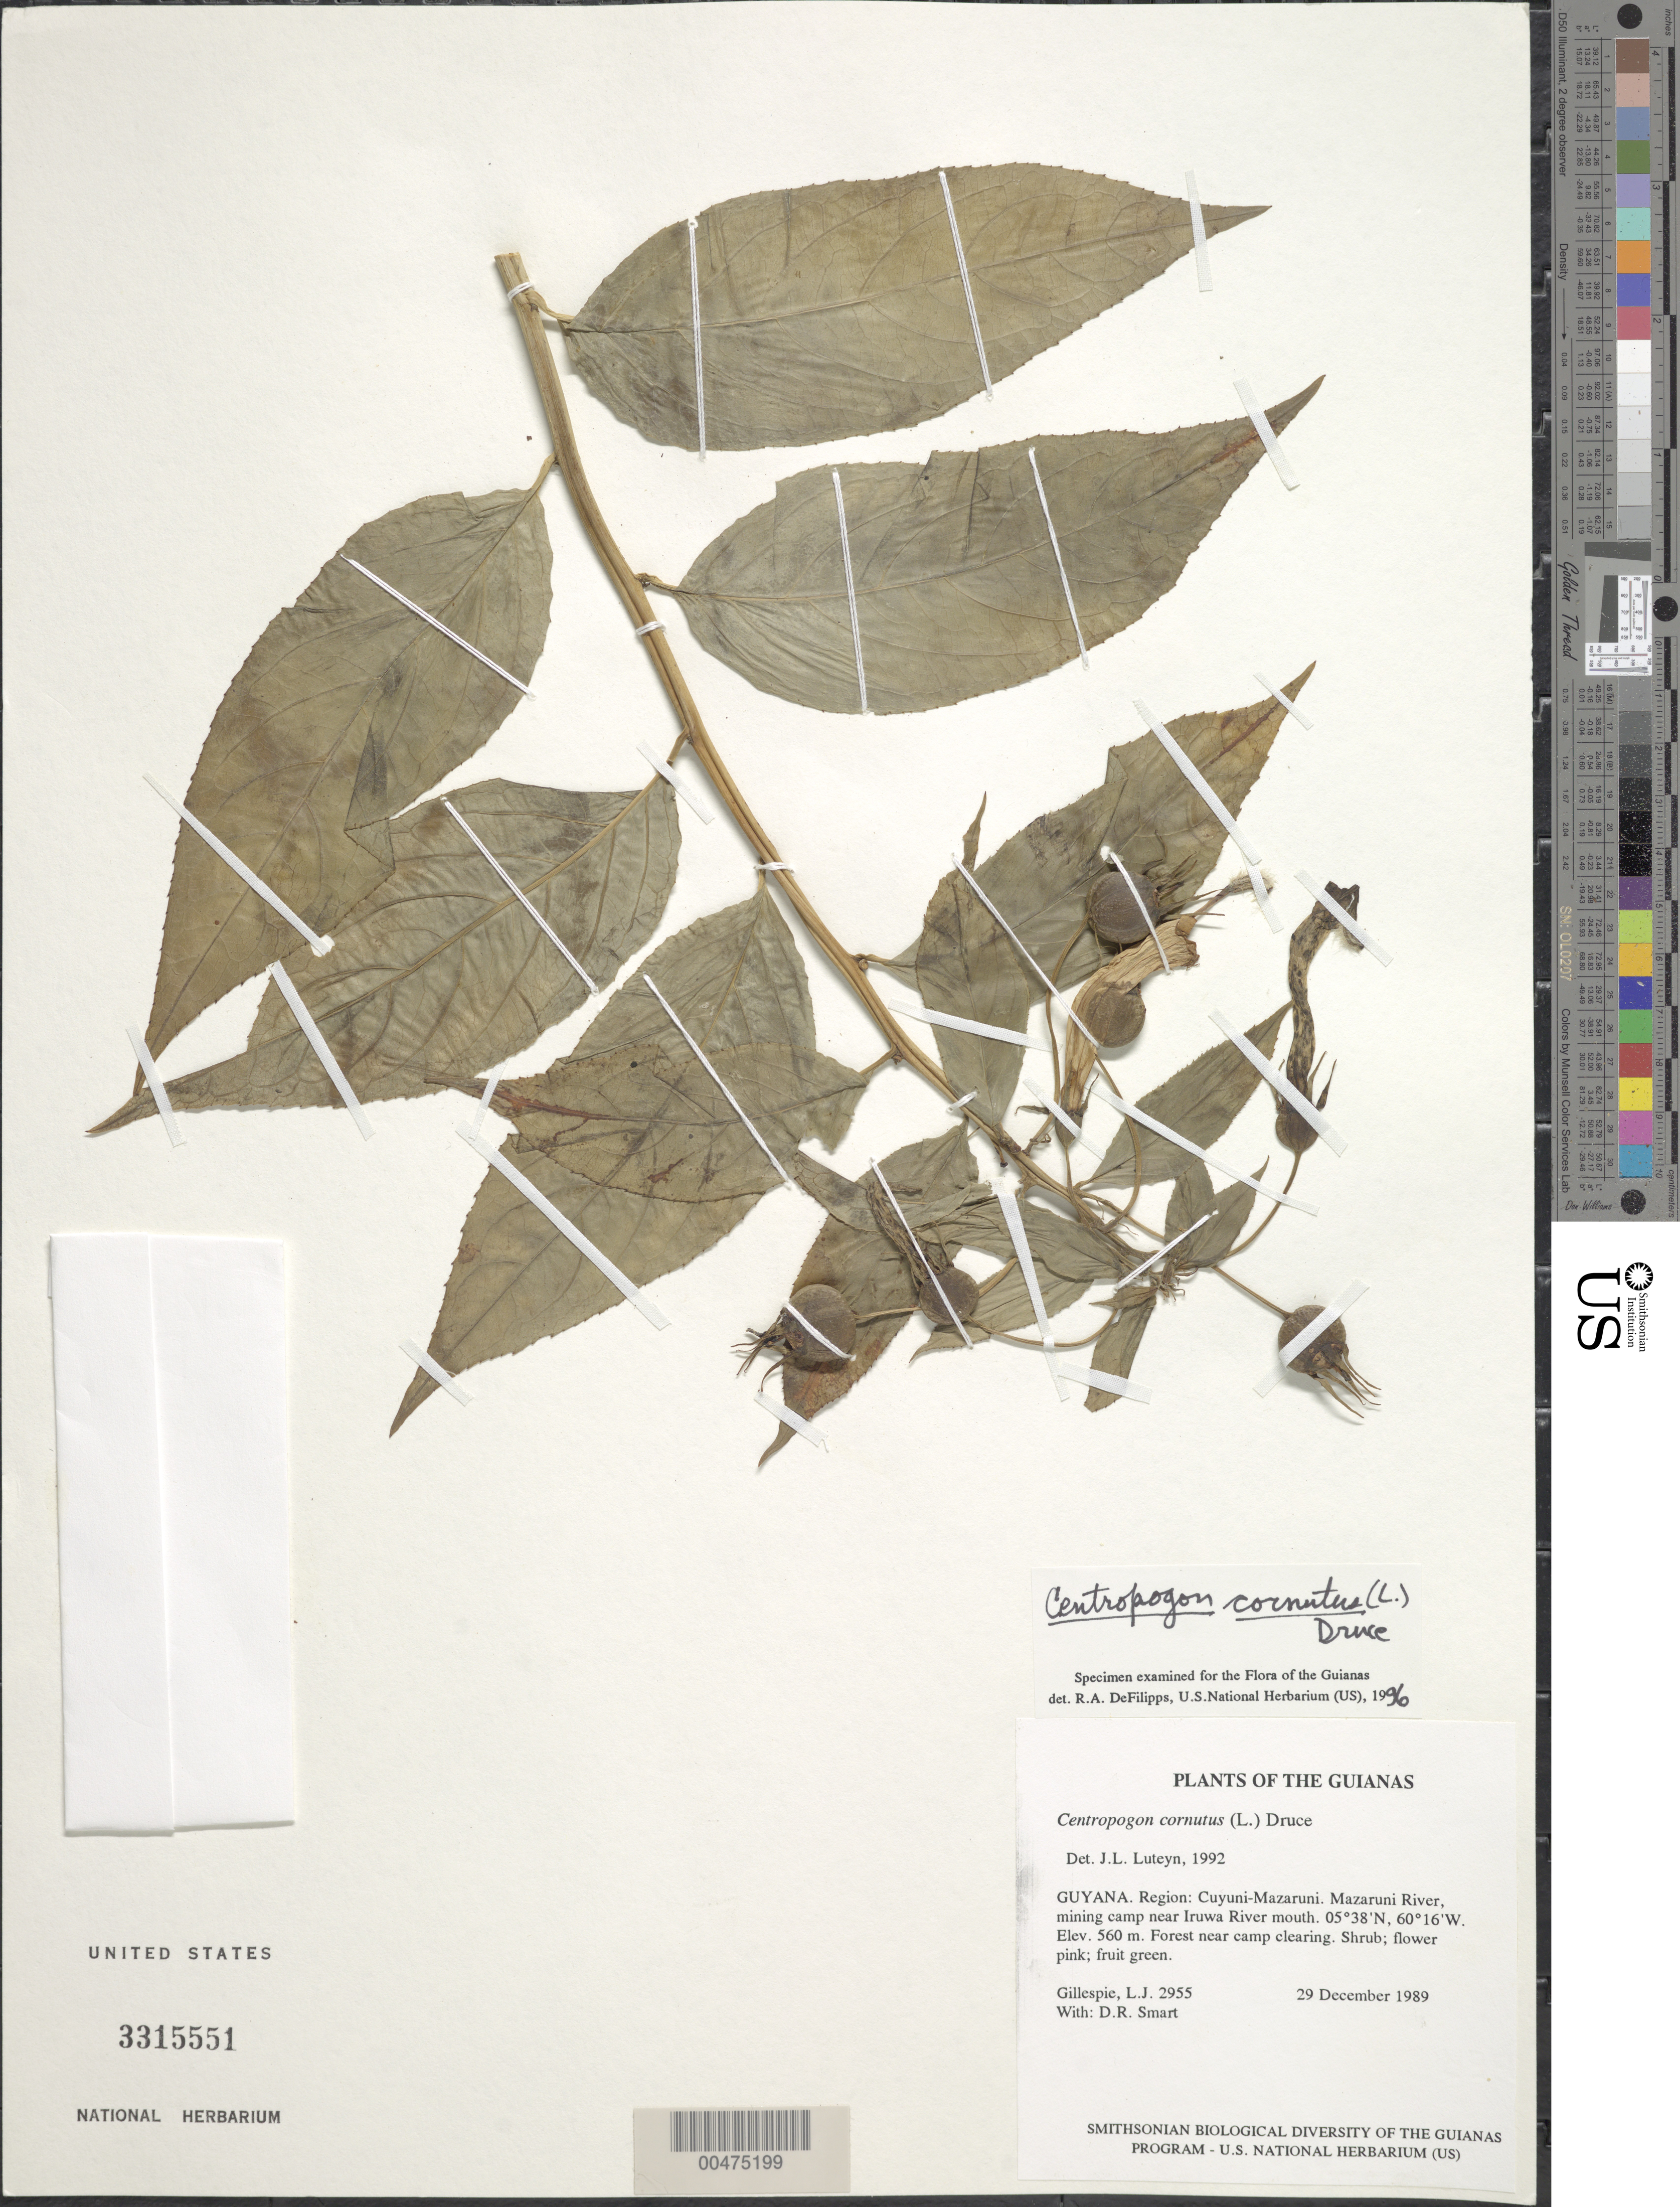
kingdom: Plantae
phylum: Tracheophyta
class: Magnoliopsida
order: Asterales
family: Campanulaceae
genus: Centropogon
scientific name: Centropogon cornutus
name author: (L.) Druce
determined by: DeFilipps, R. A.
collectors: L. J. Gillespie & D. R. Smart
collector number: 2955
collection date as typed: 29 December 1989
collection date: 1989-12-29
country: Guyana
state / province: Cuyuni-Mazaruni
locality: Mazaruni River, mining camp near Iruwa River mouth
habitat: Forest near camp clearing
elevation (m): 560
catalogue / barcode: US 3315551